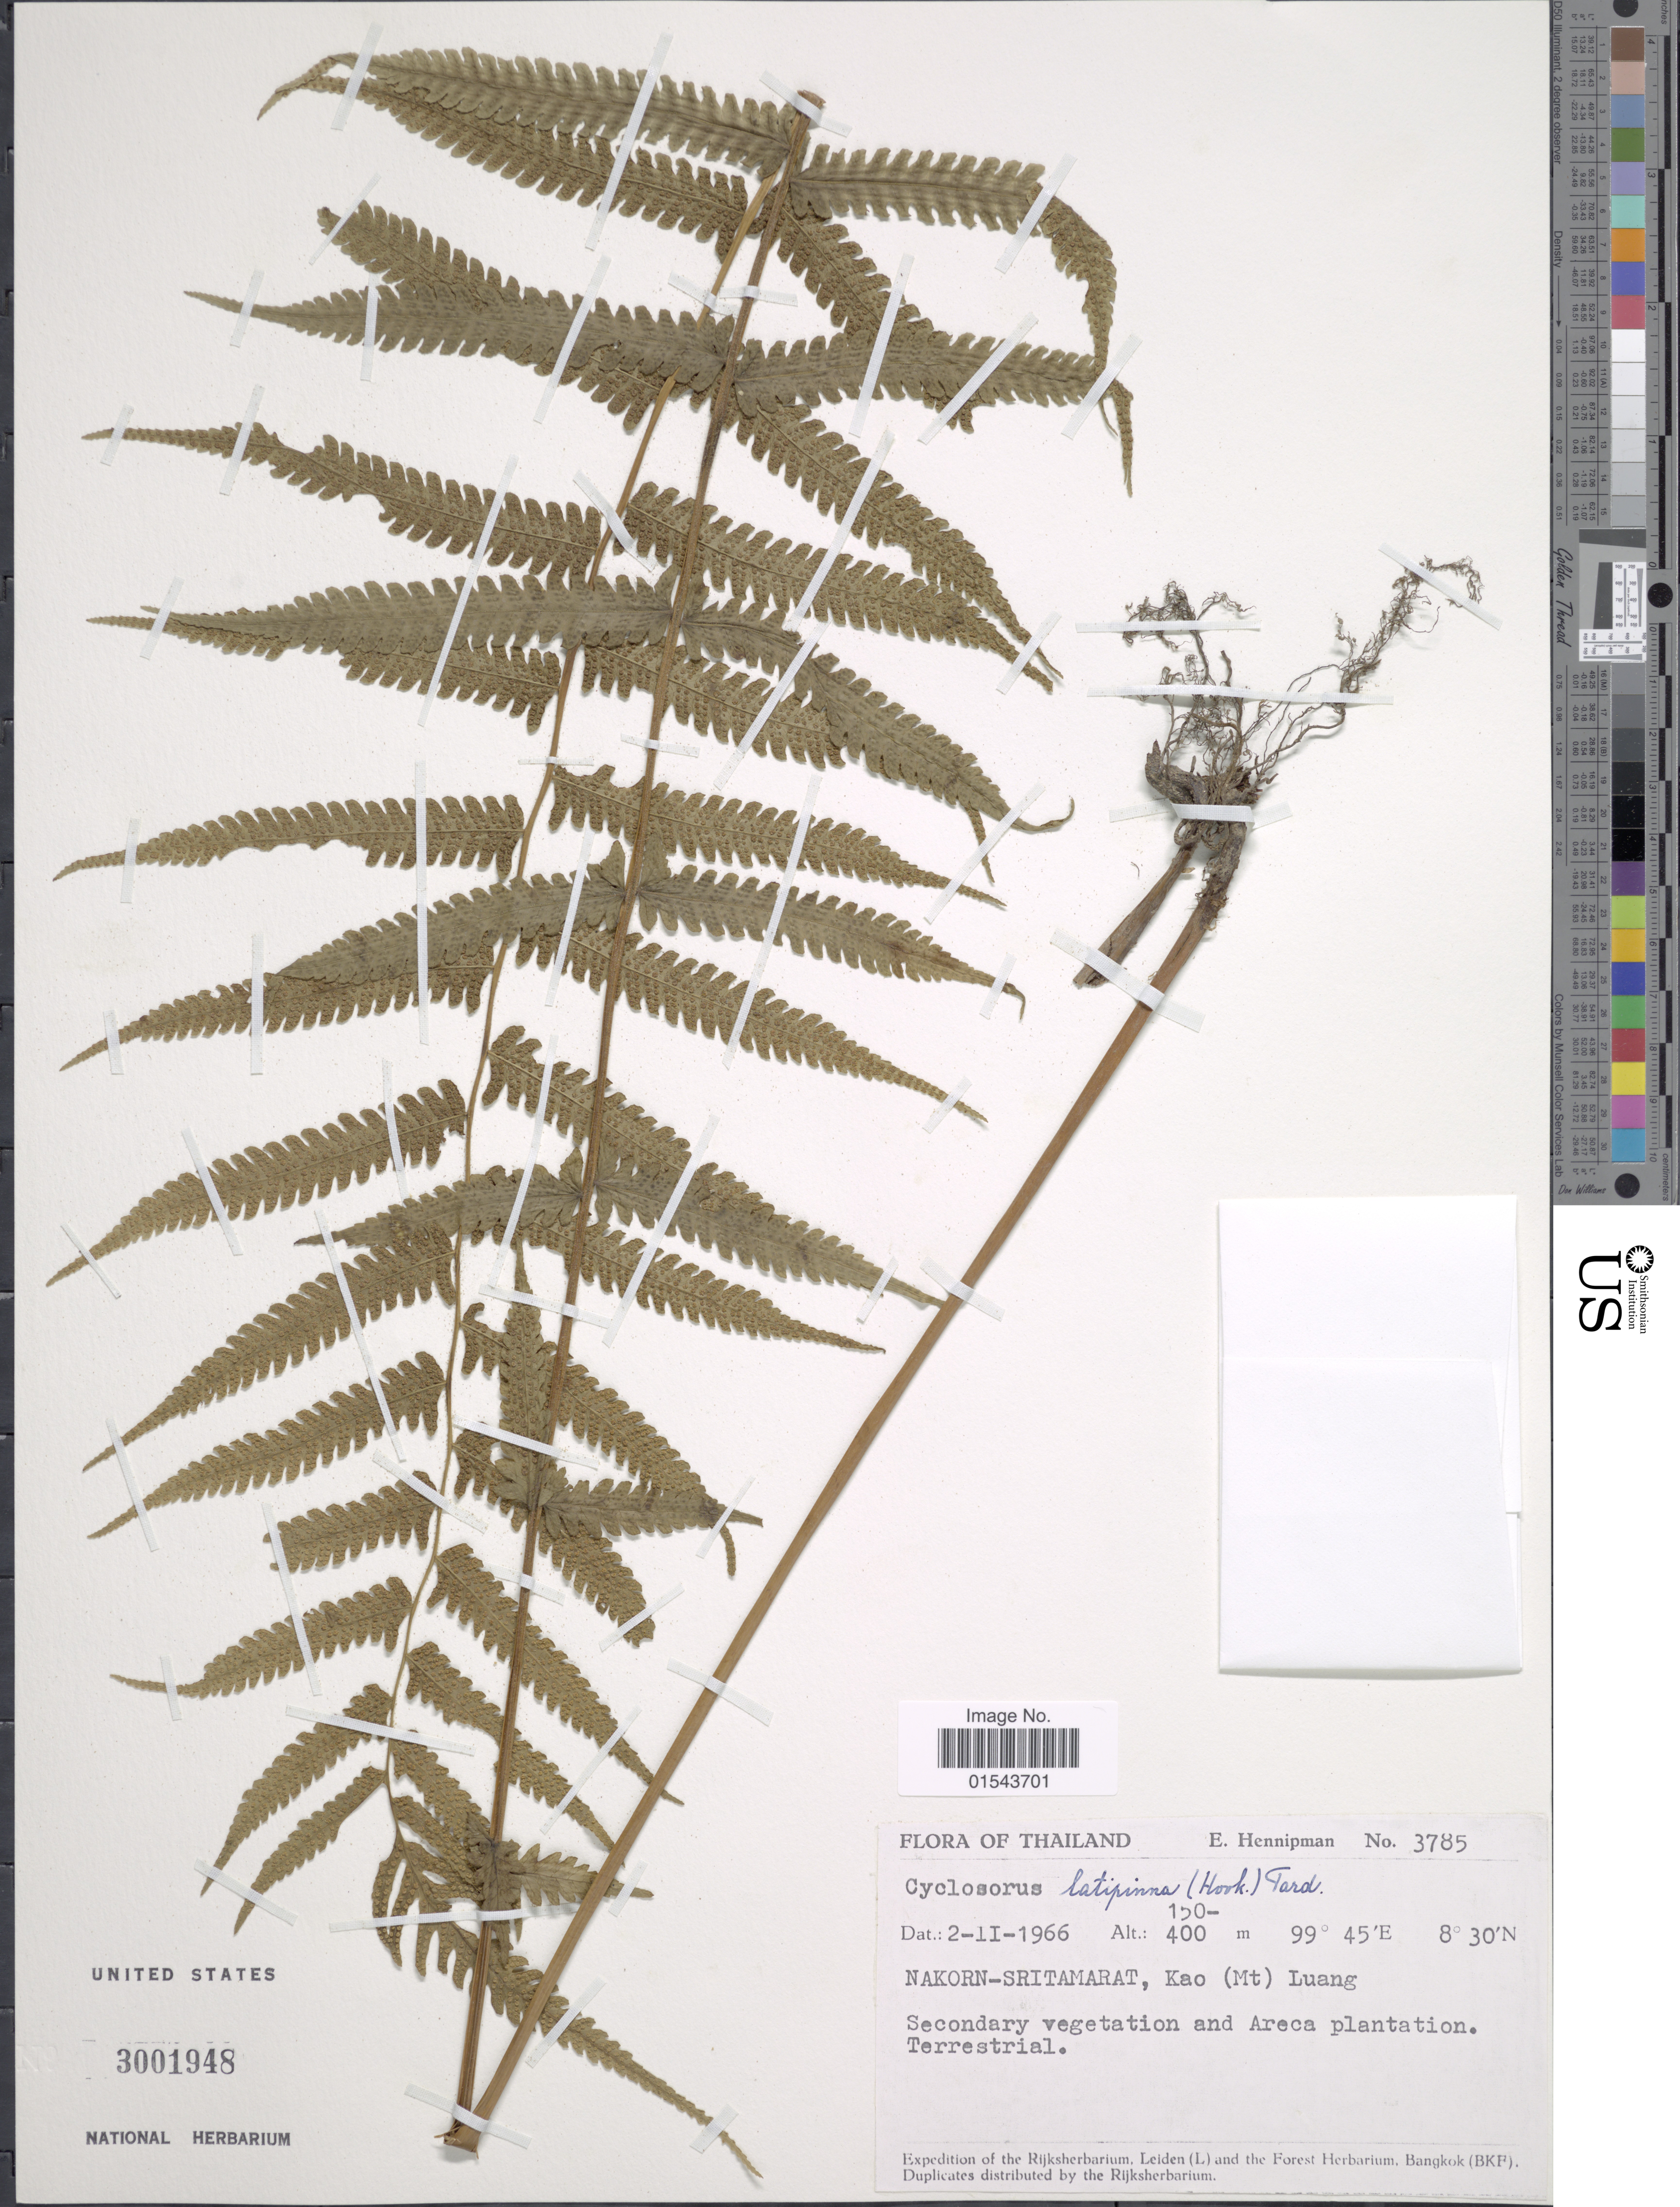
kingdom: Plantae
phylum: Tracheophyta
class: Polypodiopsida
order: Polypodiales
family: Thelypteridaceae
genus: Christella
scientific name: Christella latipinna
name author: (Benth.) H. Lév.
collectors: E. Hennipman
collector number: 3785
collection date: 1966-02-02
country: Thailand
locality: Nakorn-Sritamarat, Kao (Mt) Luang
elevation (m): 150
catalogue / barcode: US 3001948